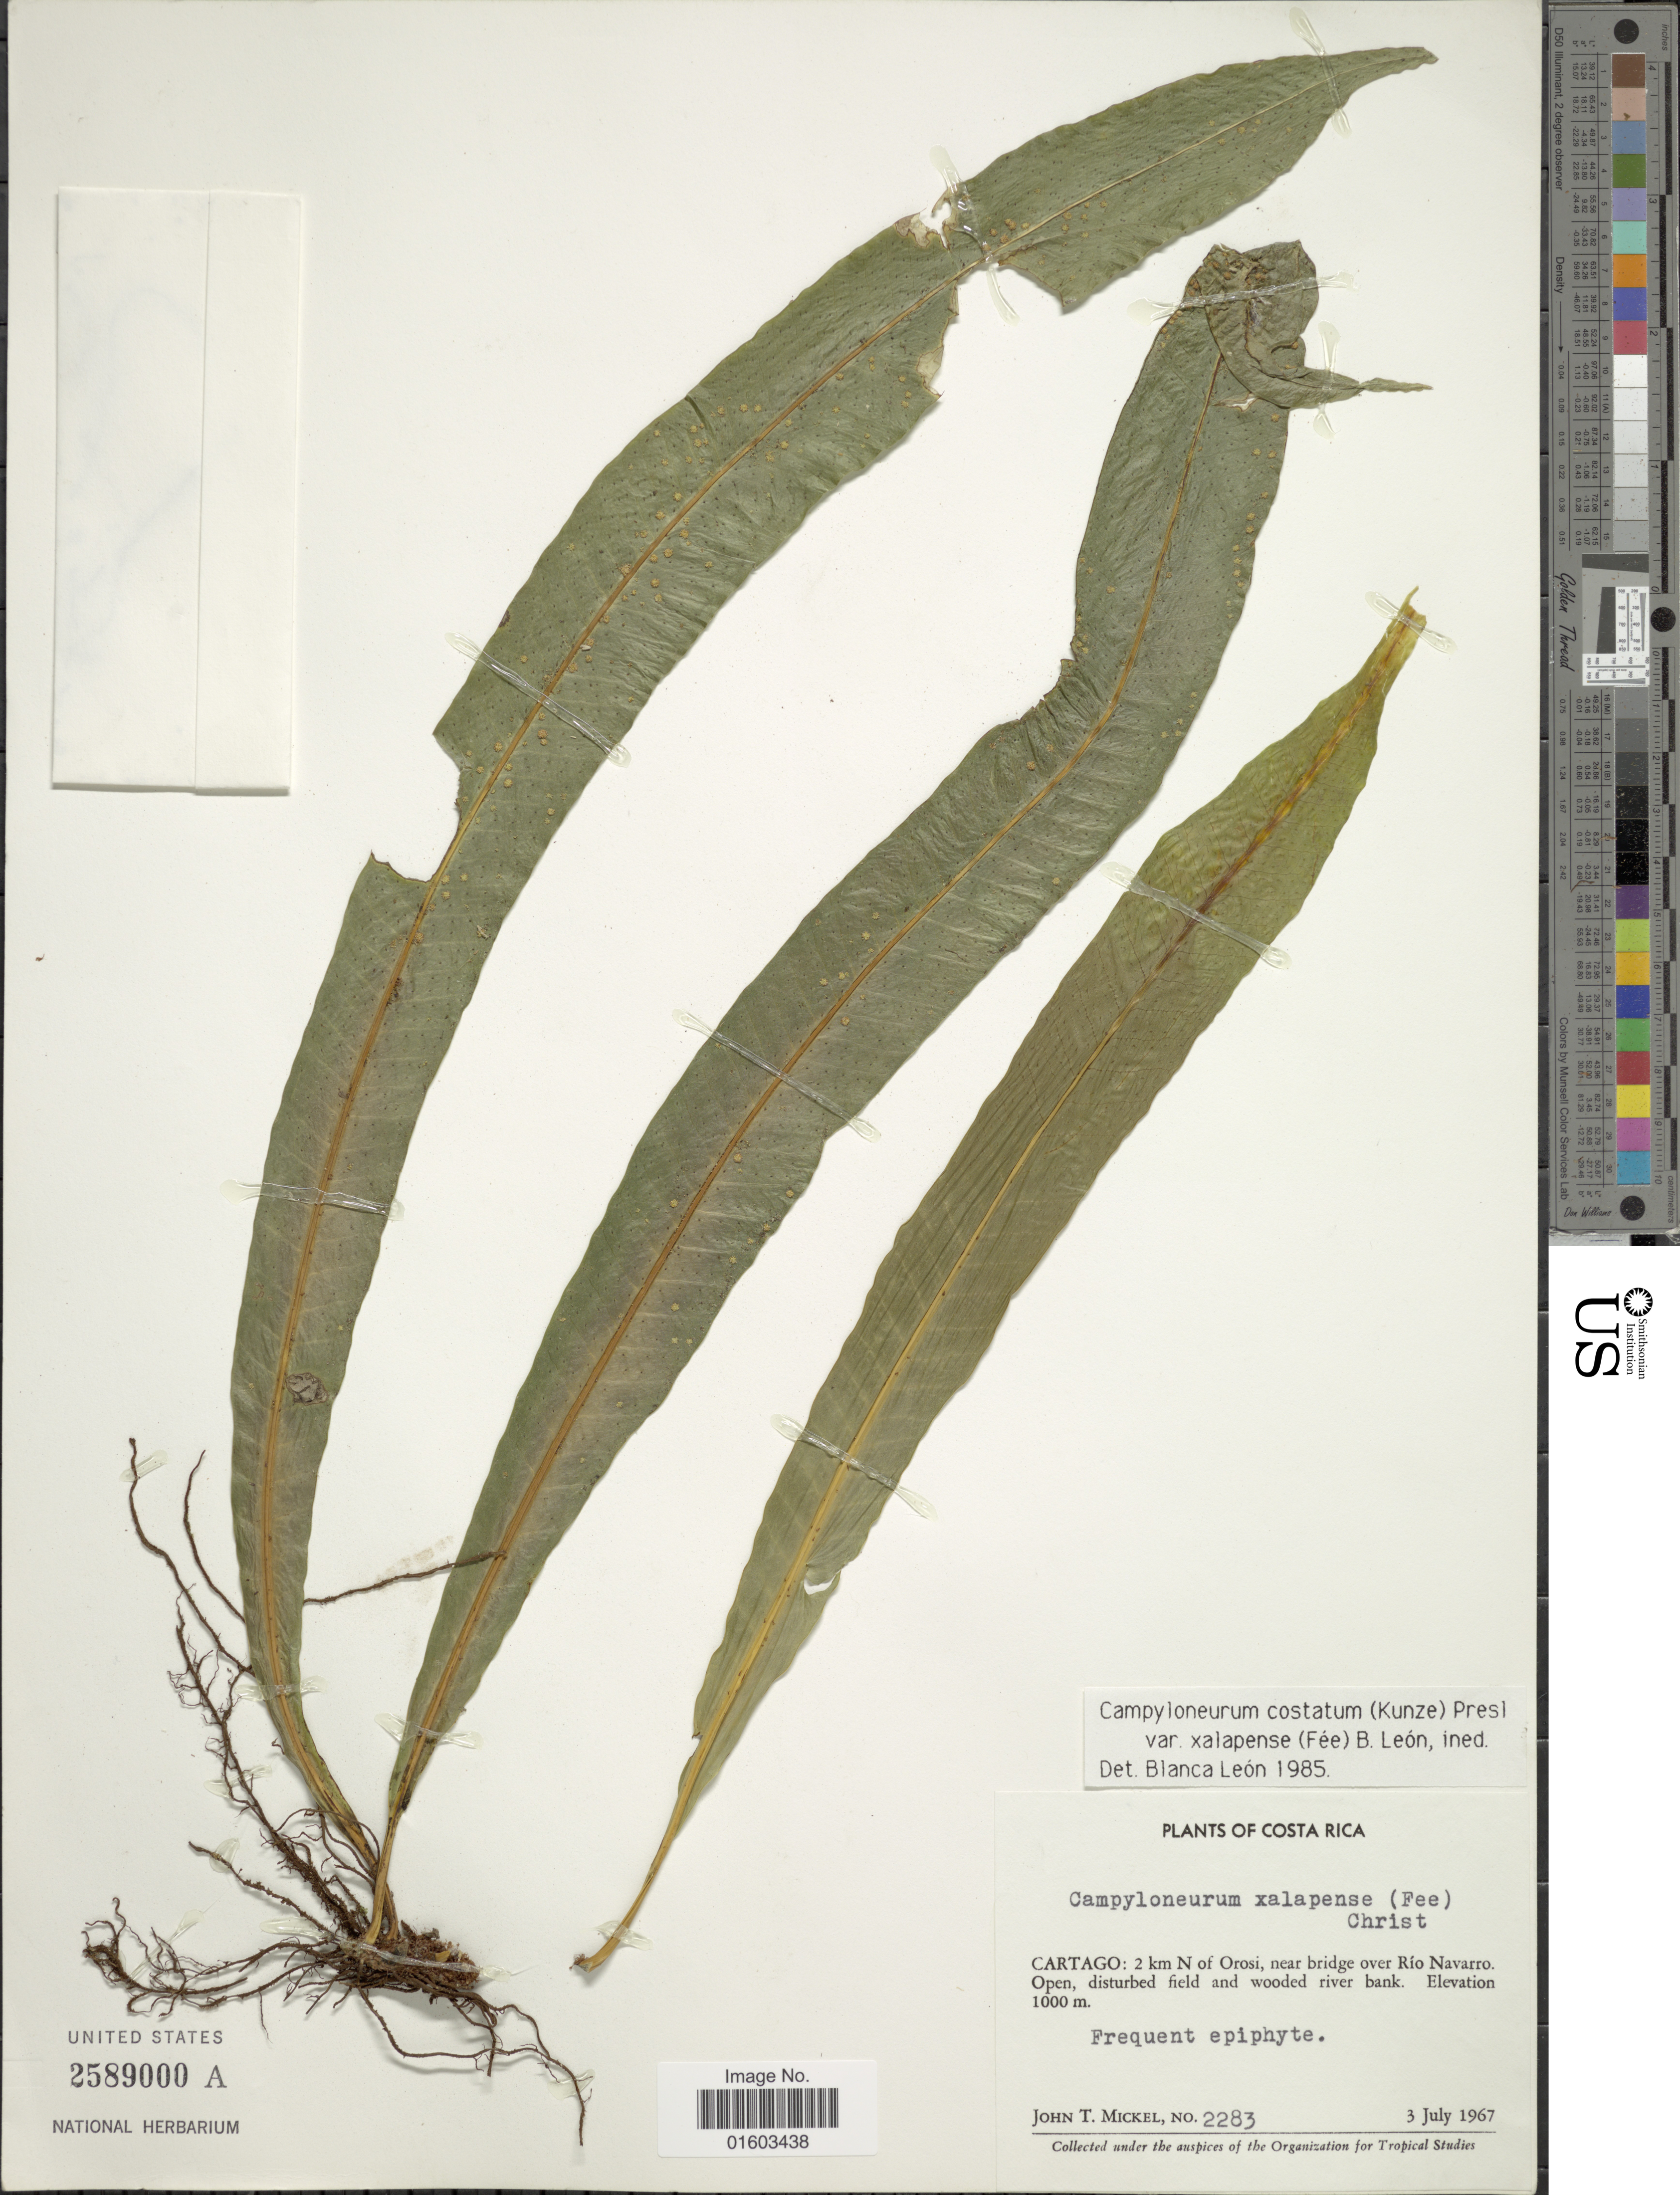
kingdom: Plantae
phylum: Tracheophyta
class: Polypodiopsida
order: Polypodiales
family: Polypodiaceae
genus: Campyloneurum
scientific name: Campyloneurum xalapense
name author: Fée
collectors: J. T. Mickel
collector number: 2283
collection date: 1967-07-03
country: Costa Rica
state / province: Cartago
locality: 2 km N of Orosi, near bridge over Rio Navarro.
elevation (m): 1000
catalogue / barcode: US 2589000A